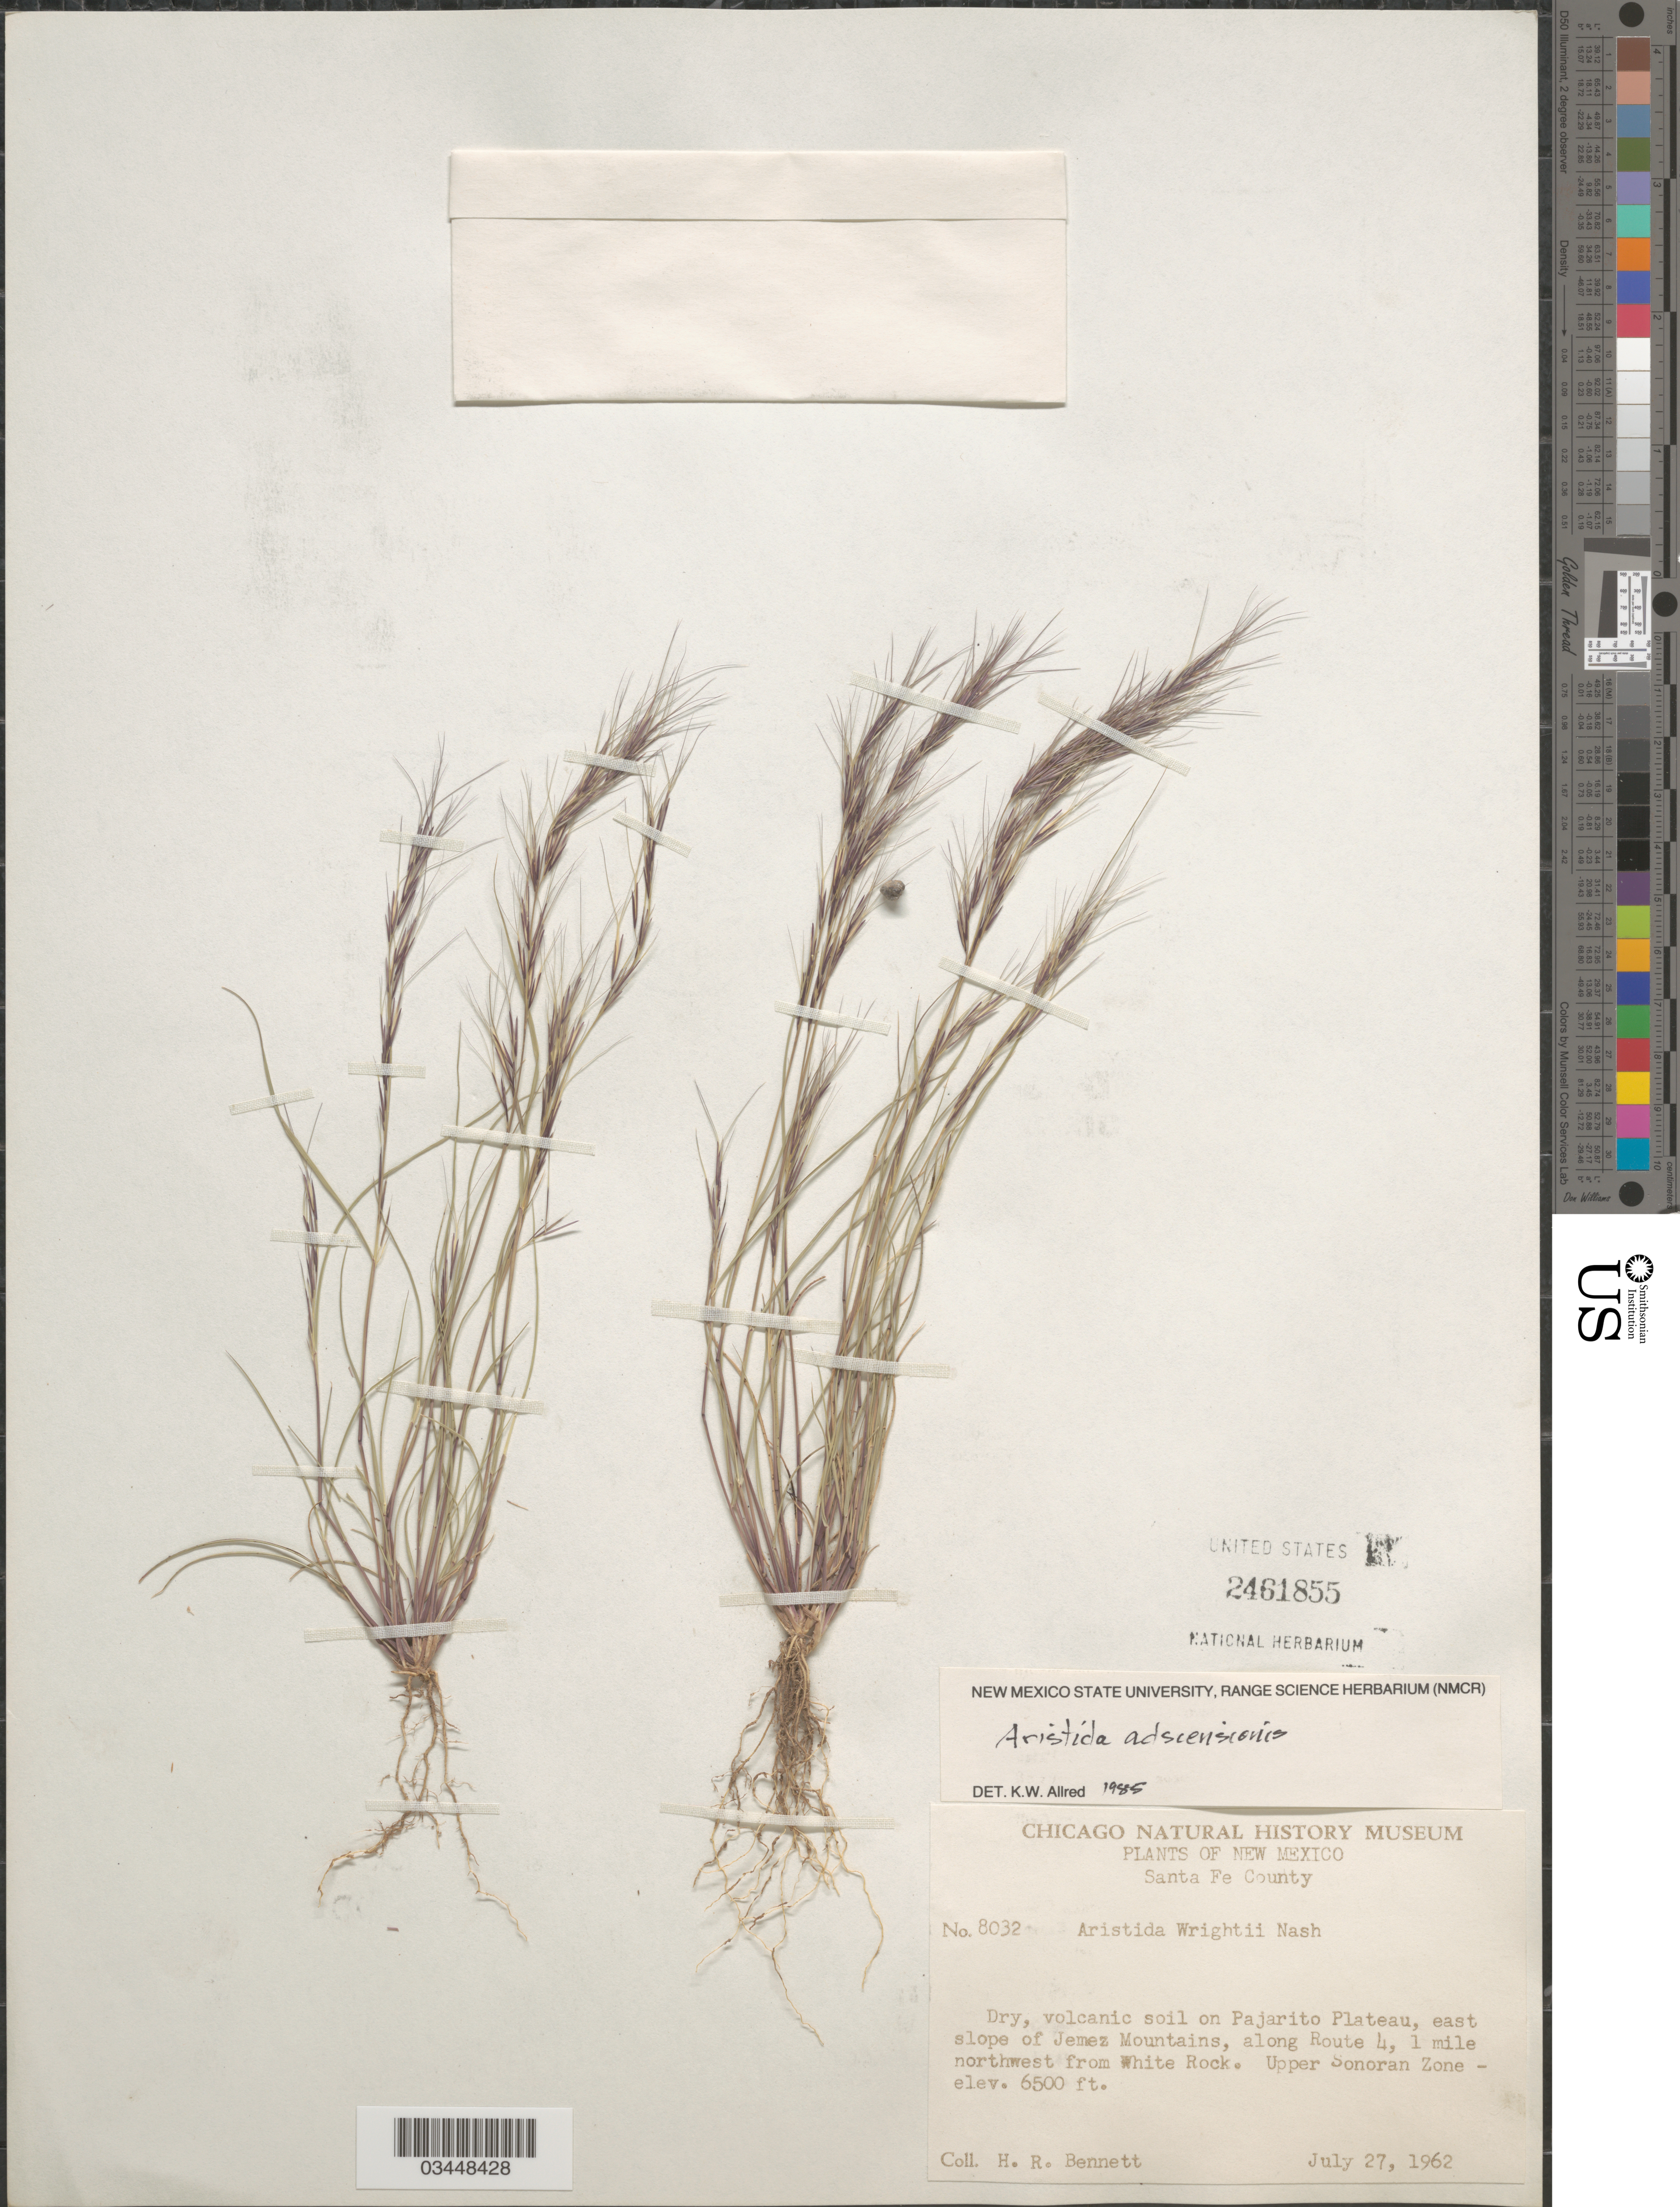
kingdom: Plantae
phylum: Tracheophyta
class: Liliopsida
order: Poales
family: Poaceae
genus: Aristida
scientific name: Aristida adscensionis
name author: L.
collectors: H. R. Bennett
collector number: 8032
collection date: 1962-07-27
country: United States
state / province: New Mexico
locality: Santa Fe County. Dry, volcanic soil on Pajarito Plateau, east slope of Jemez Mountains, along Route 4, 1 mile northwest from White Rock. Upper Sonoran Zone.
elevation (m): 1981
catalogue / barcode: US 2461855